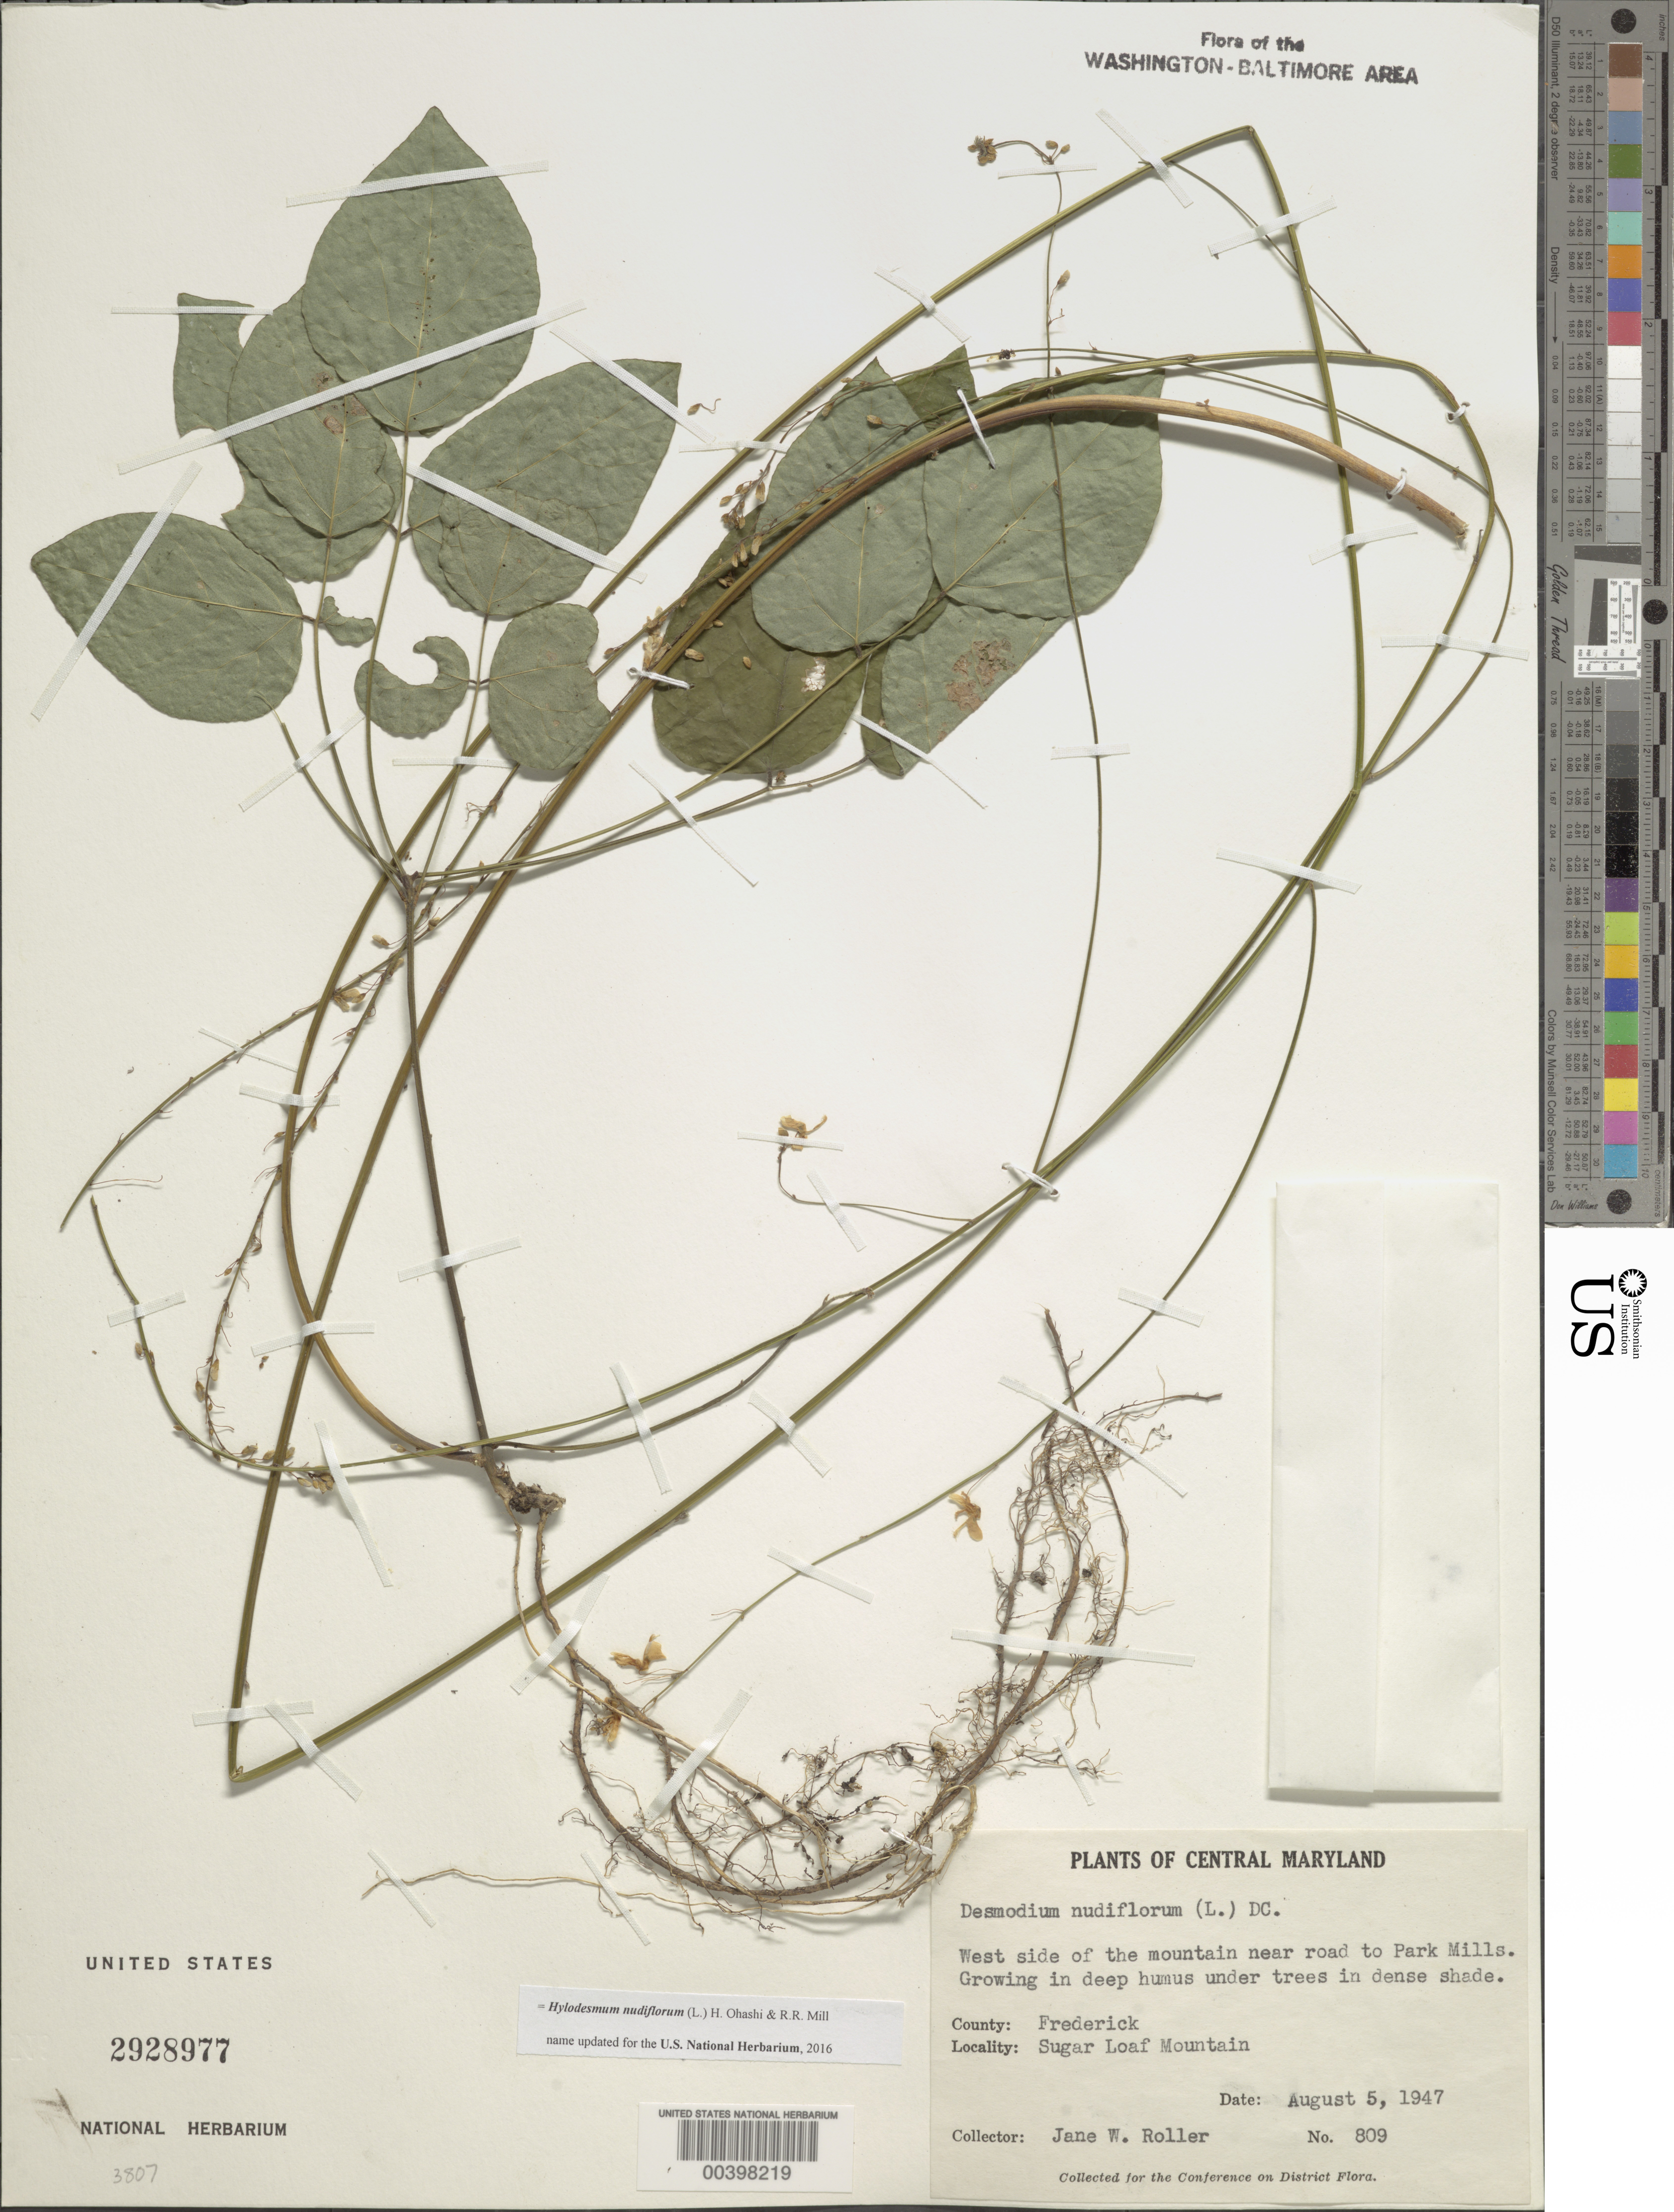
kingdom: Plantae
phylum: Tracheophyta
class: Magnoliopsida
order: Fabales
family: Fabaceae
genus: Hylodesmum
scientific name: Hylodesmum nudiflorum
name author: (L.) H. Ohashi & R.R. Mill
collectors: J. W. Roller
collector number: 809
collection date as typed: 05 Aug 1947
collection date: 1947-08-05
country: United States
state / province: Maryland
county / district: Frederick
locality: Sugar Loaf Mountain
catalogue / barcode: US 2928977